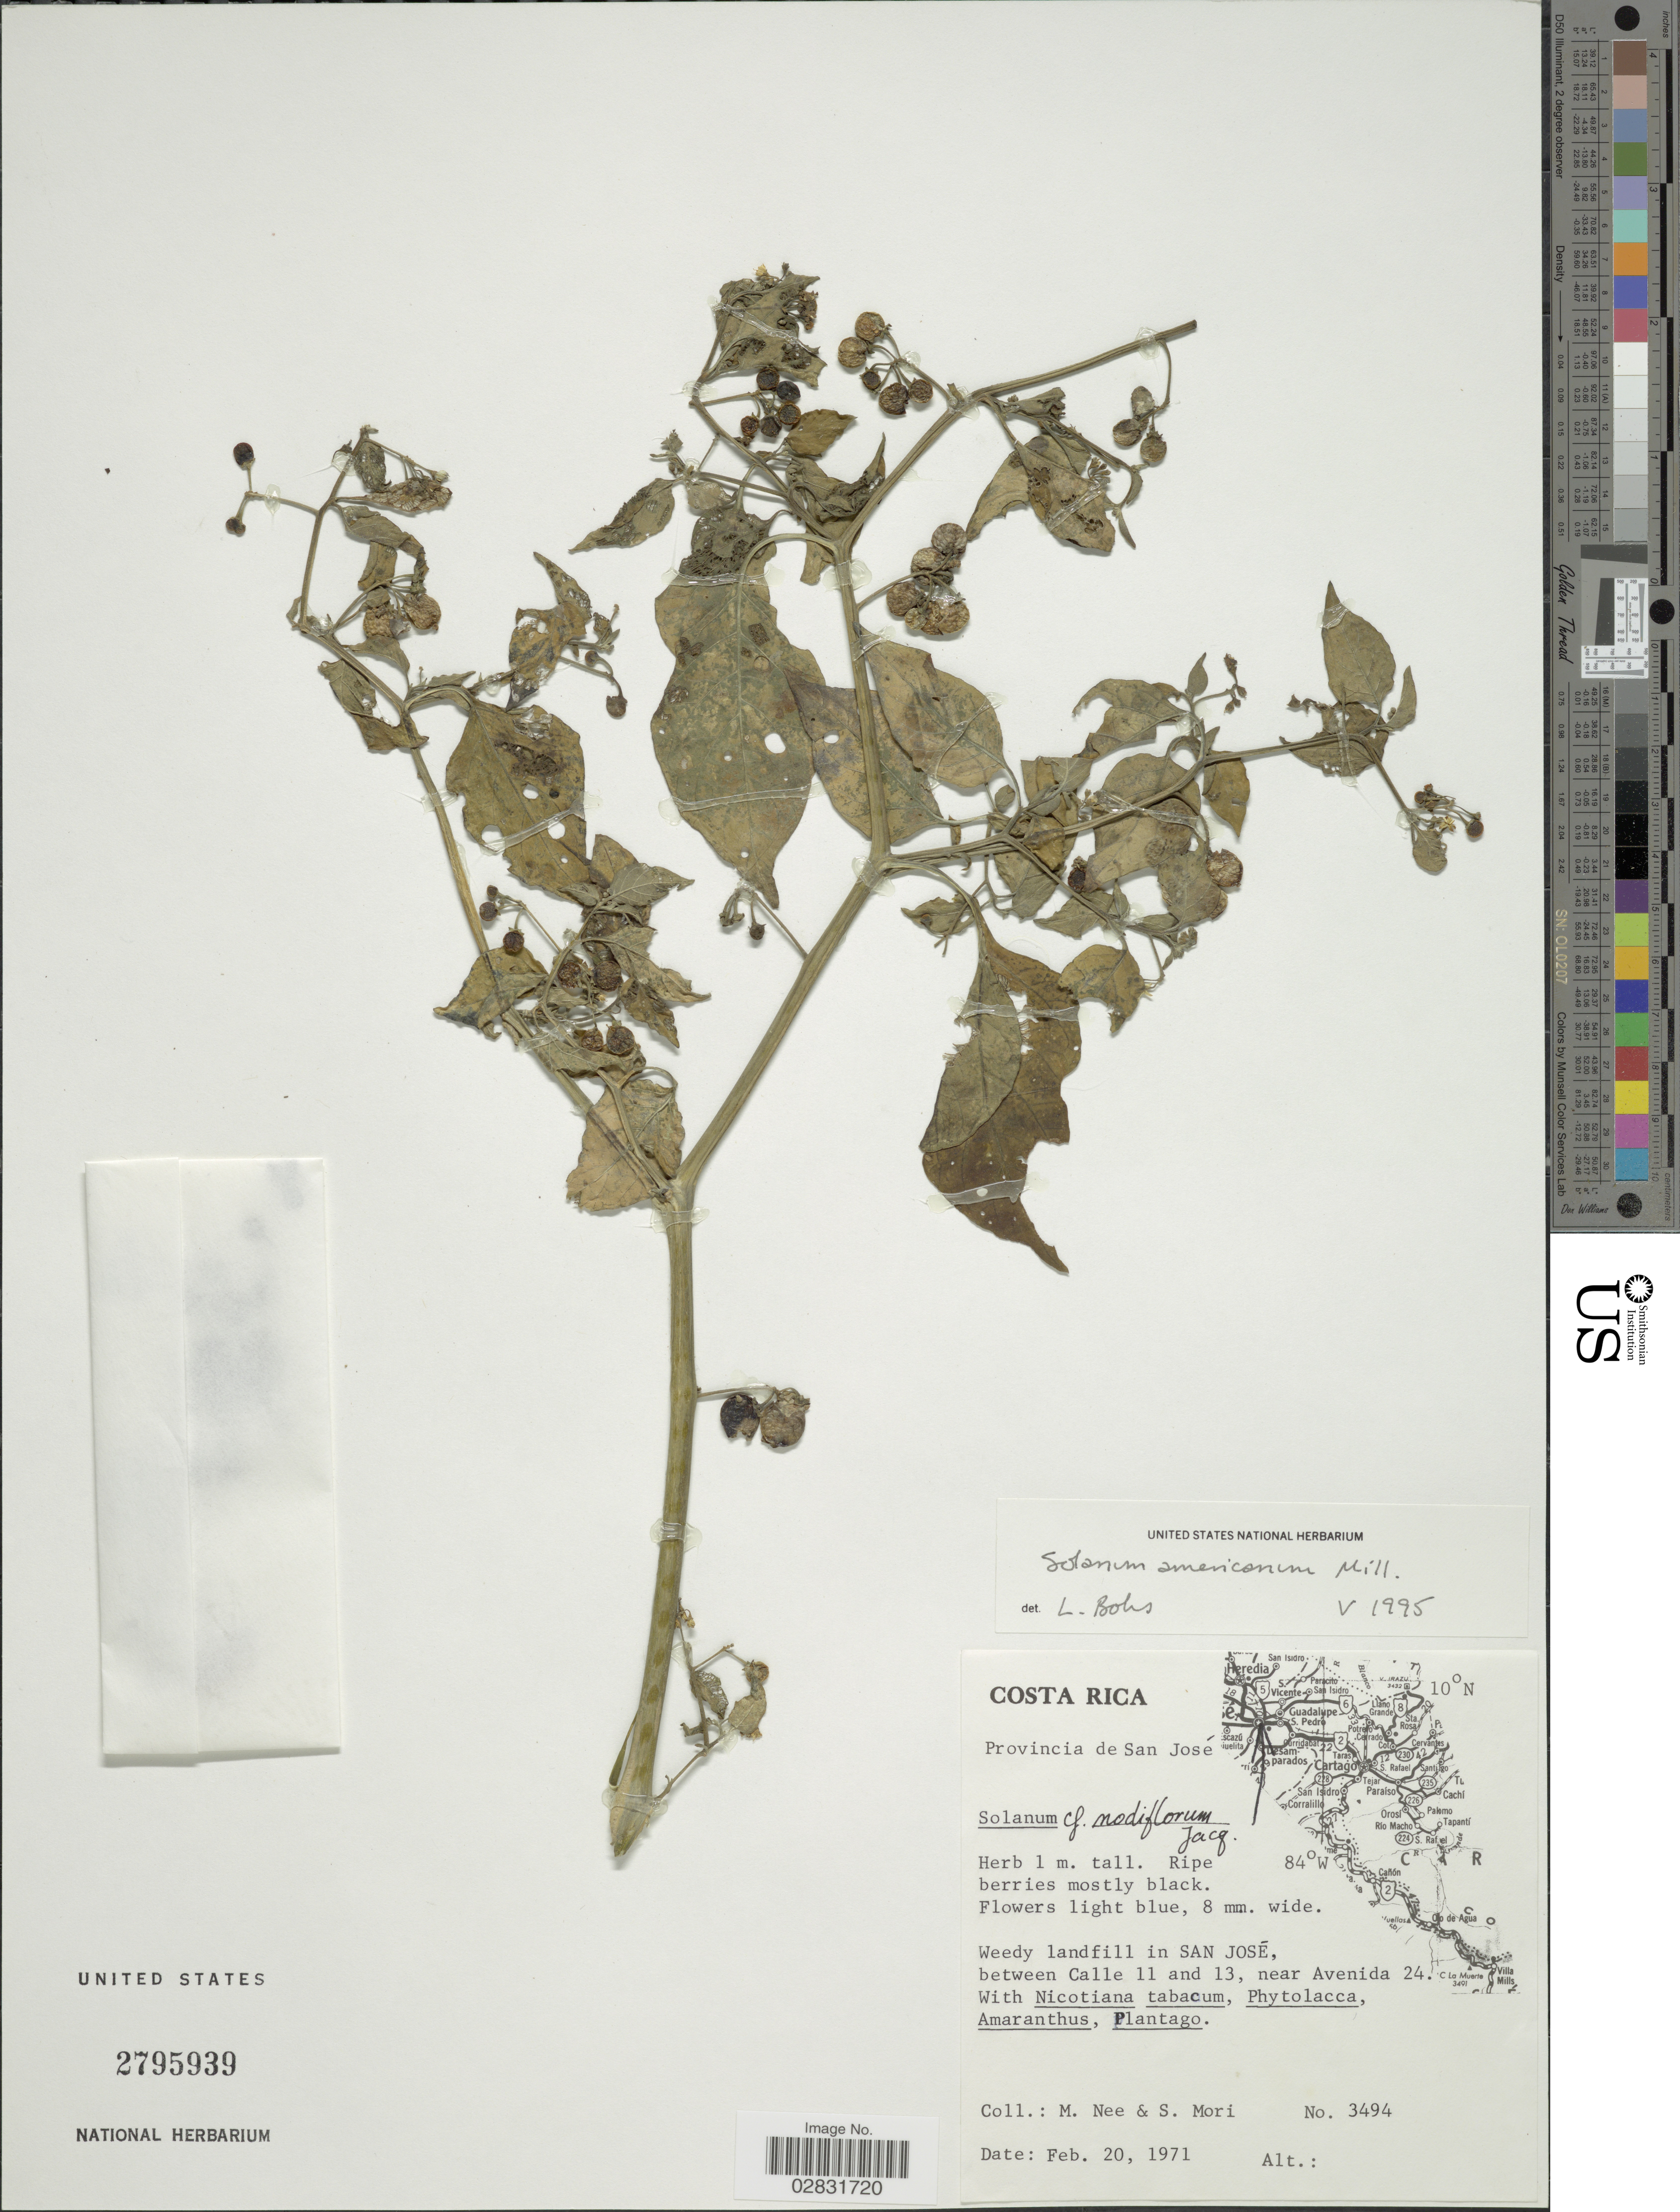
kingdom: Plantae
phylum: Tracheophyta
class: Magnoliopsida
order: Solanales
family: Solanaceae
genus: Solanum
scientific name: Solanum americanum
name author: Mill.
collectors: M. Nee & S. Mori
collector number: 3494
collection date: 1971-02-20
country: Costa Rica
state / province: San José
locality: Weedy landfill in San José, between Calle 11 and 13, near Avenida 24.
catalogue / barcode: US 2795939